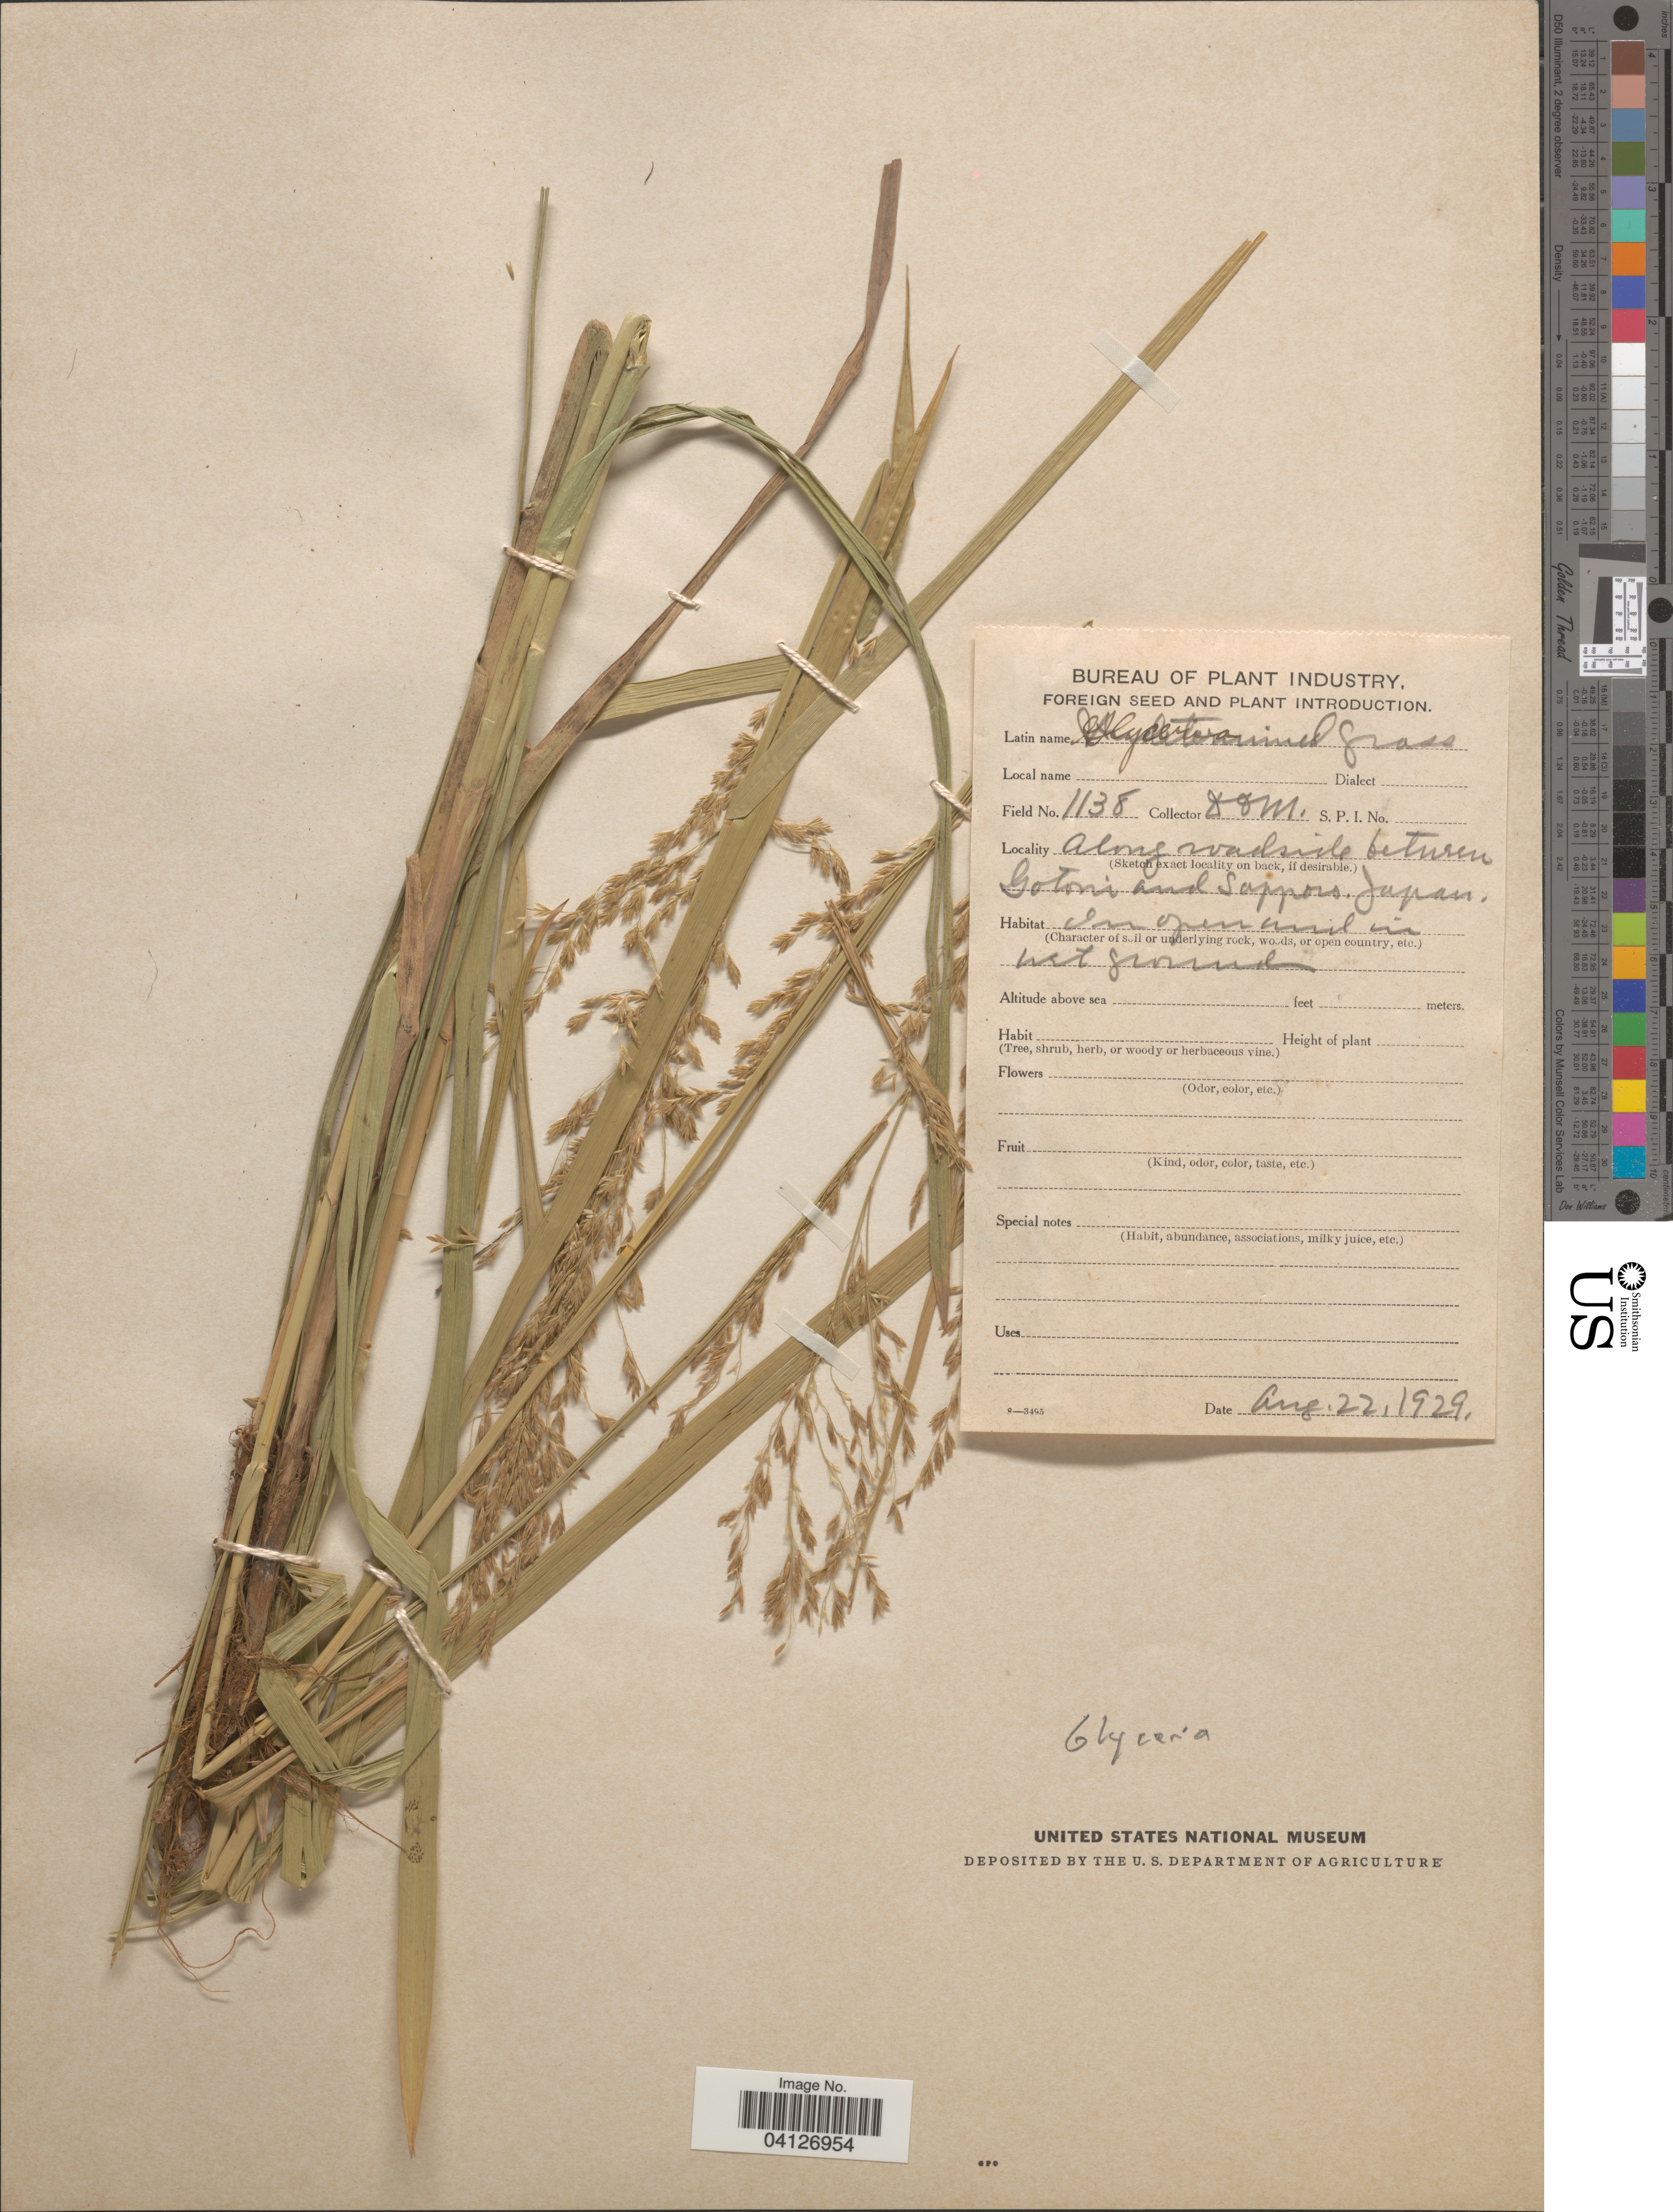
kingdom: Plantae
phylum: Tracheophyta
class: Liliopsida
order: Poales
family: Poaceae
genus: Glyceria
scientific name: Glyceria sp.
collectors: D. D. M.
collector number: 1138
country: Japan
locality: Along roadside between Gotoni and Sapporo.